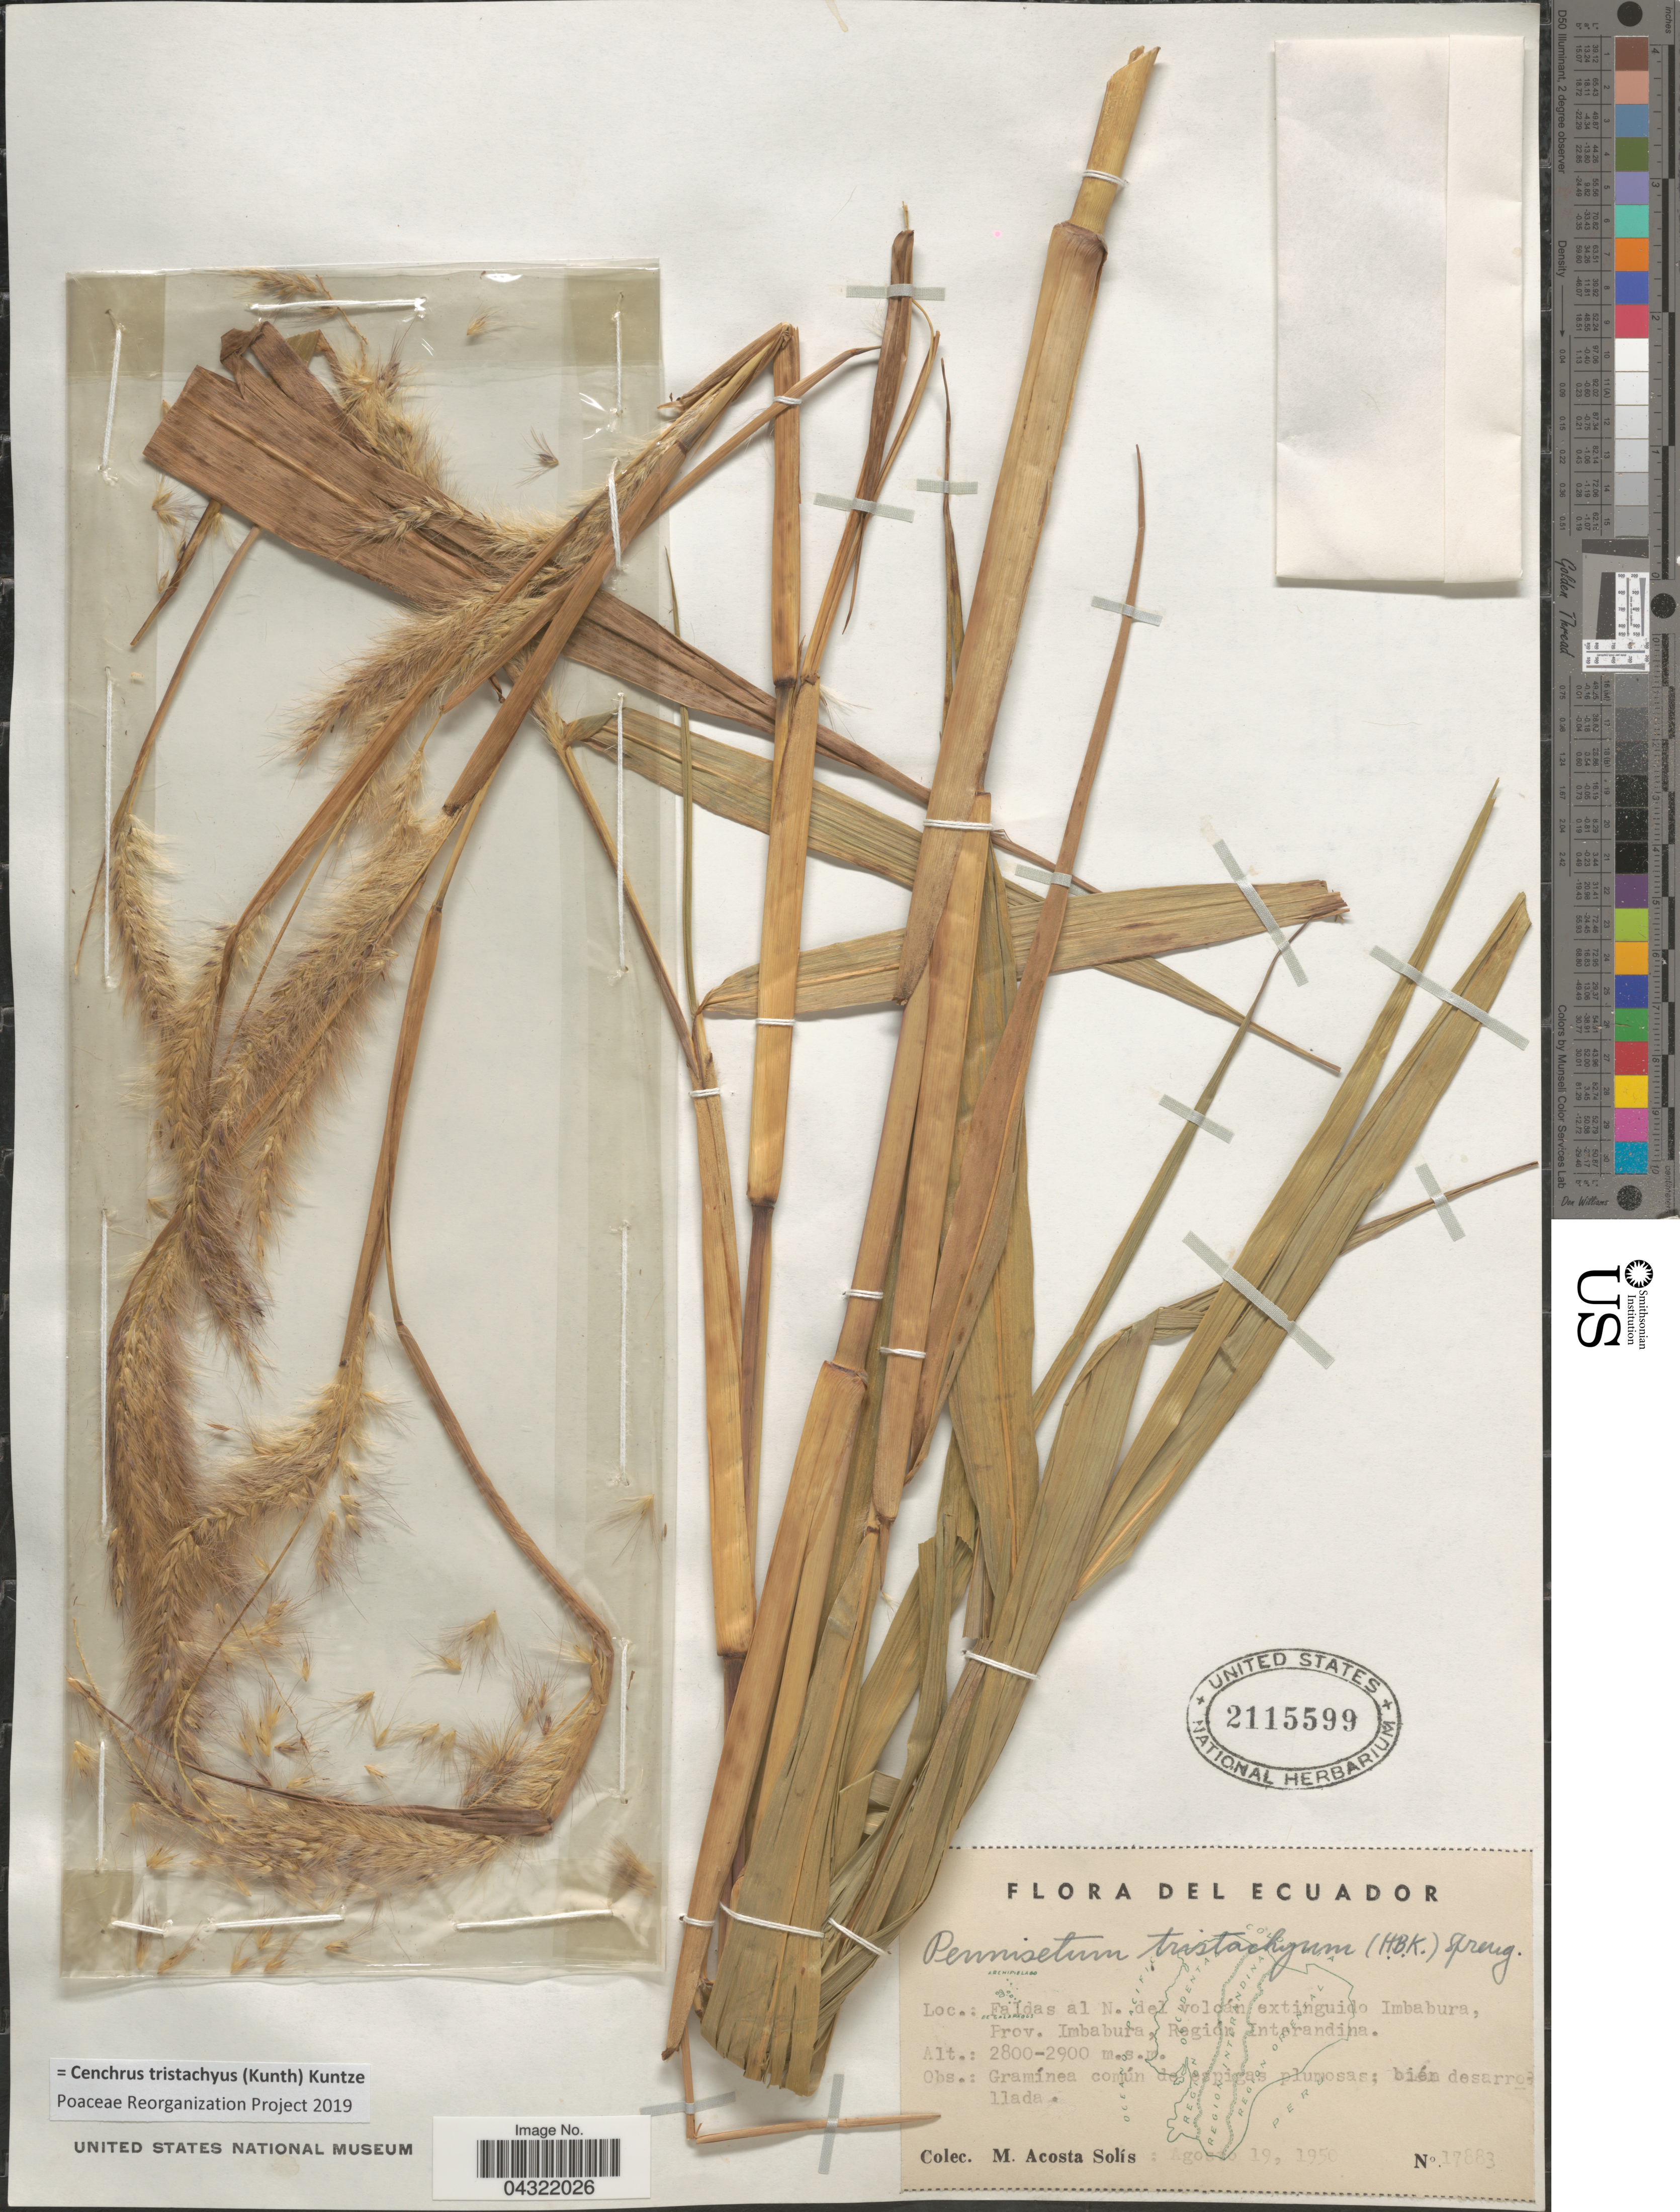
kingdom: Plantae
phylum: Tracheophyta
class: Liliopsida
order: Poales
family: Poaceae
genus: Cenchrus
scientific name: Cenchrus tristachyus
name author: (Kunth) Kuntze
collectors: M. Acosta Solis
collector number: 17883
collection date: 1950-08-17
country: Ecuador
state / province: Imbabura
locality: Faldas al N. del volcán extinguido Imbabura, Región. Interandina.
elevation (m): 2800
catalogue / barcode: US 2115599